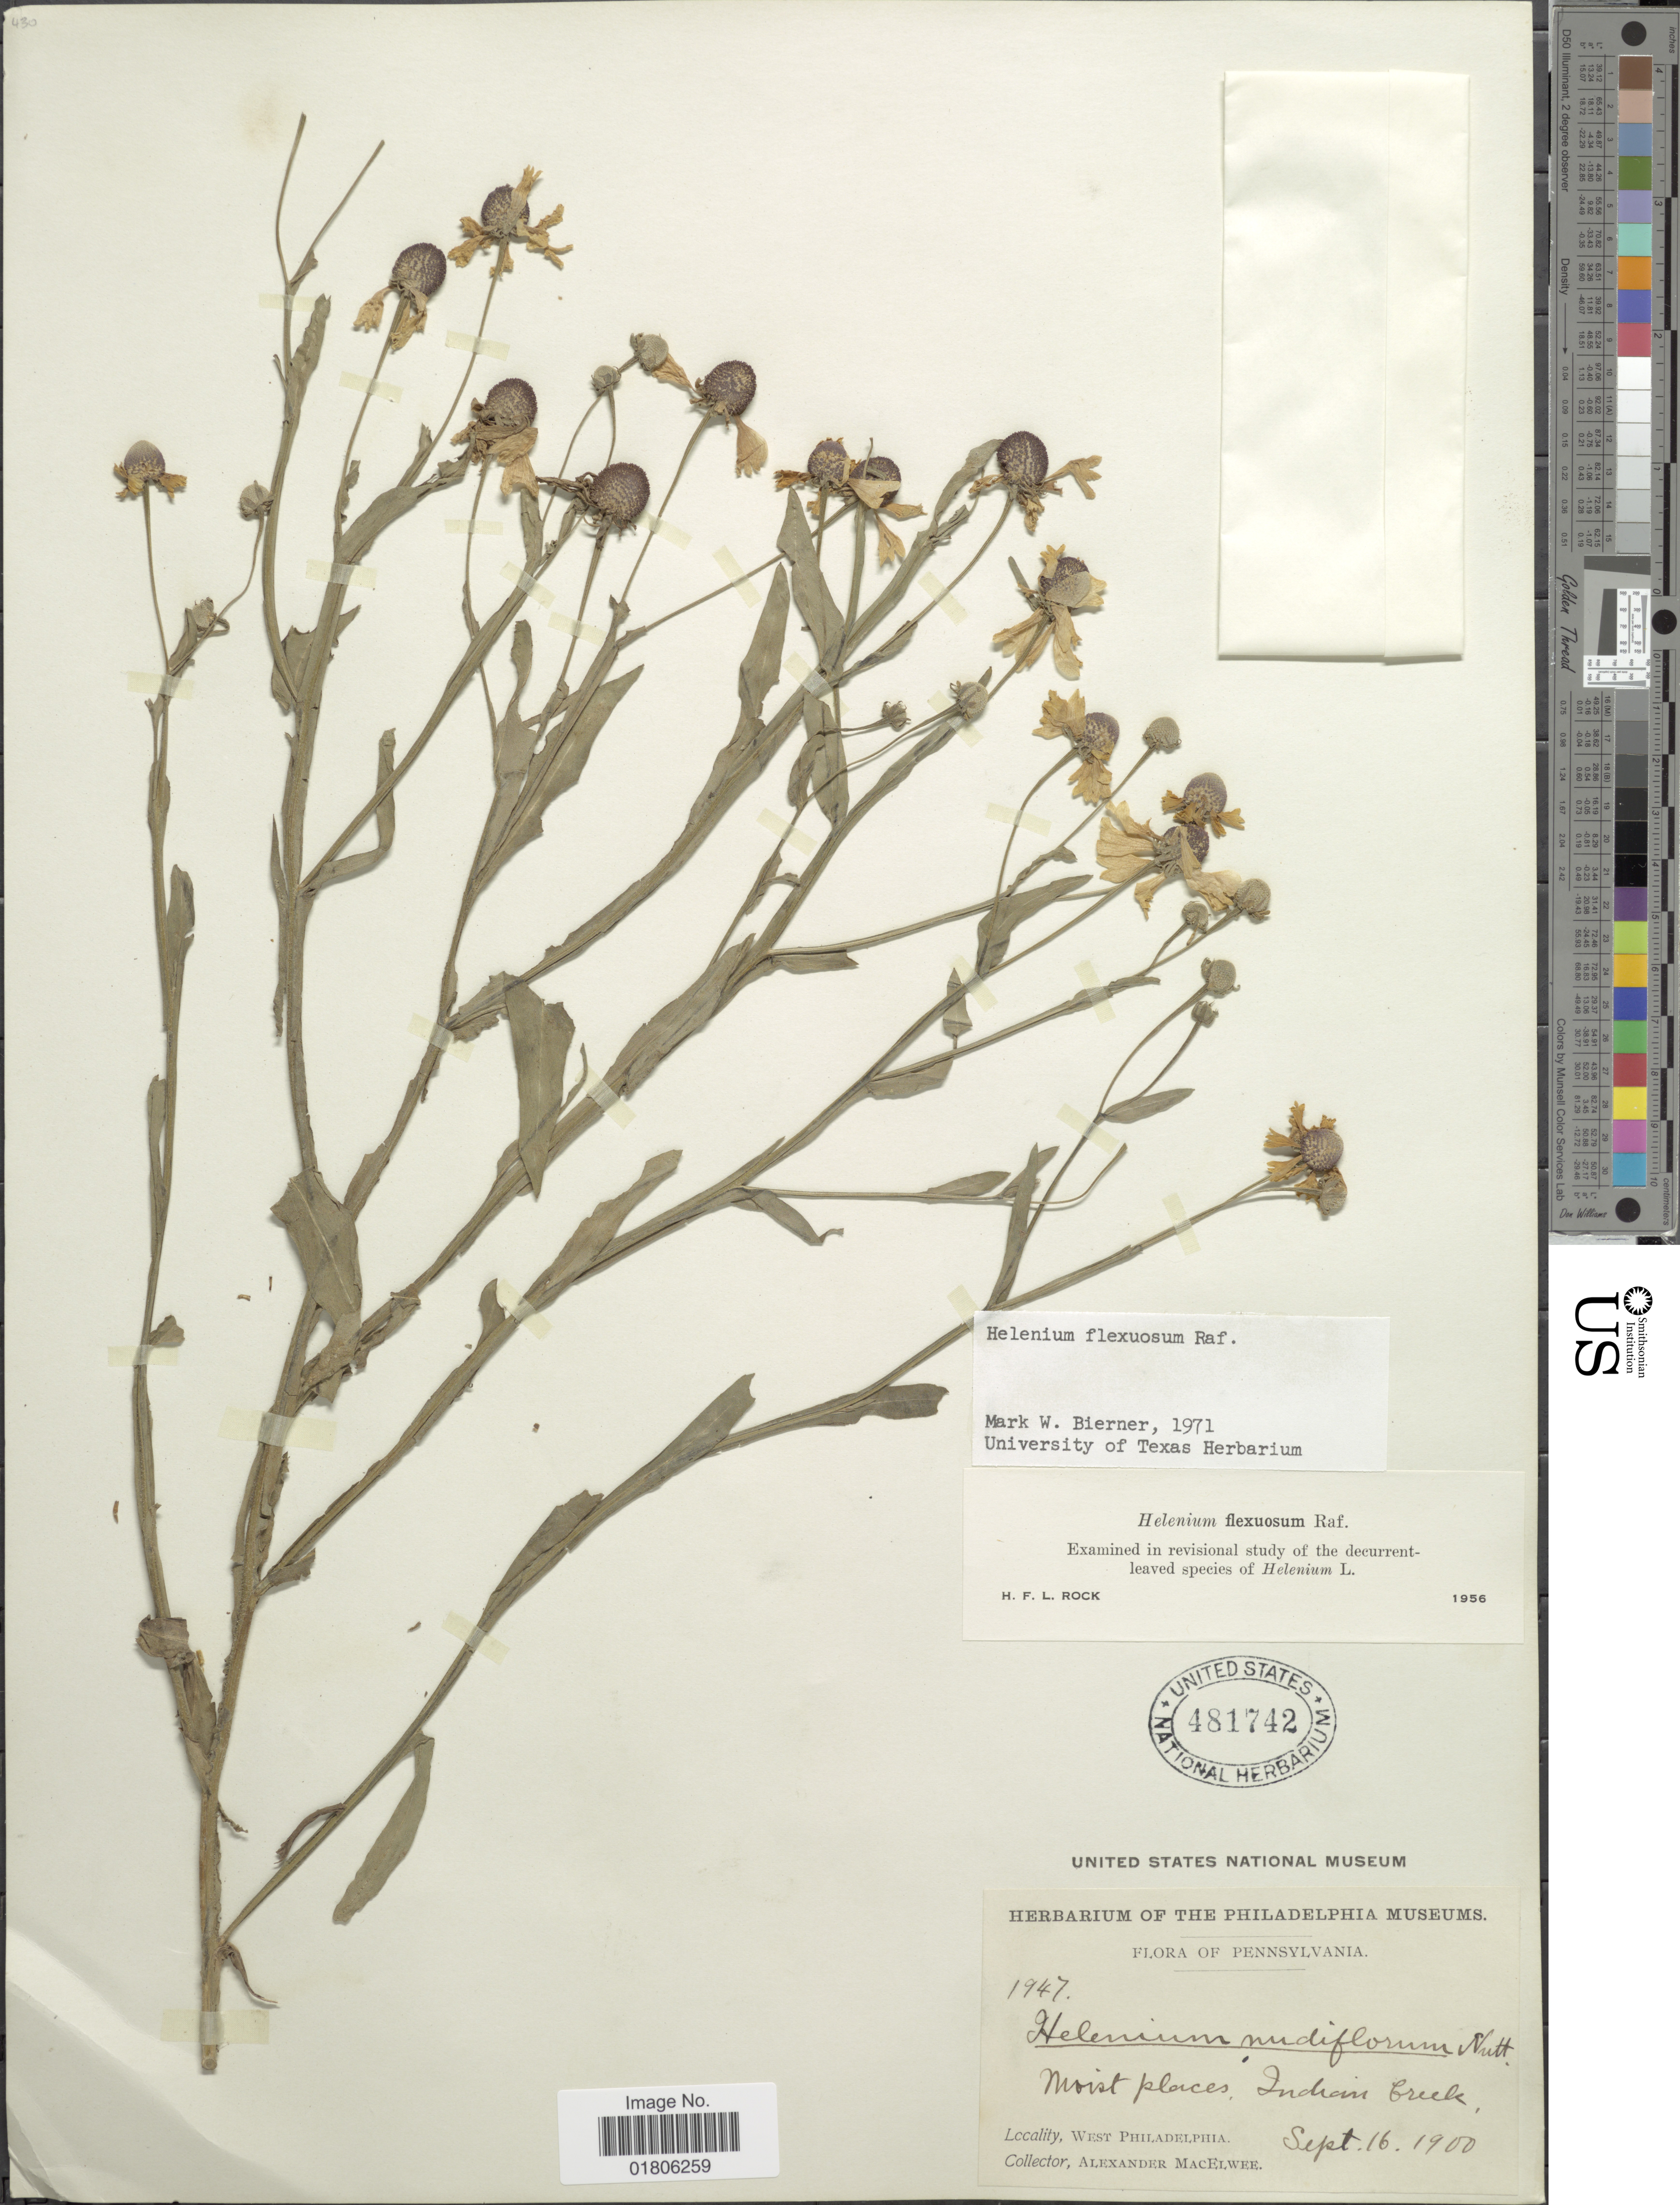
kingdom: Plantae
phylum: Tracheophyta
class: Magnoliopsida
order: Asterales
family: Asteraceae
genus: Helenium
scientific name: Helenium flexuosum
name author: Raf.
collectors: A. MacElwee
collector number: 1947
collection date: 1900-09-16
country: United States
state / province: Pennsylvania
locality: Indian Creek. West Philadelphia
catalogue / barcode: US 481742